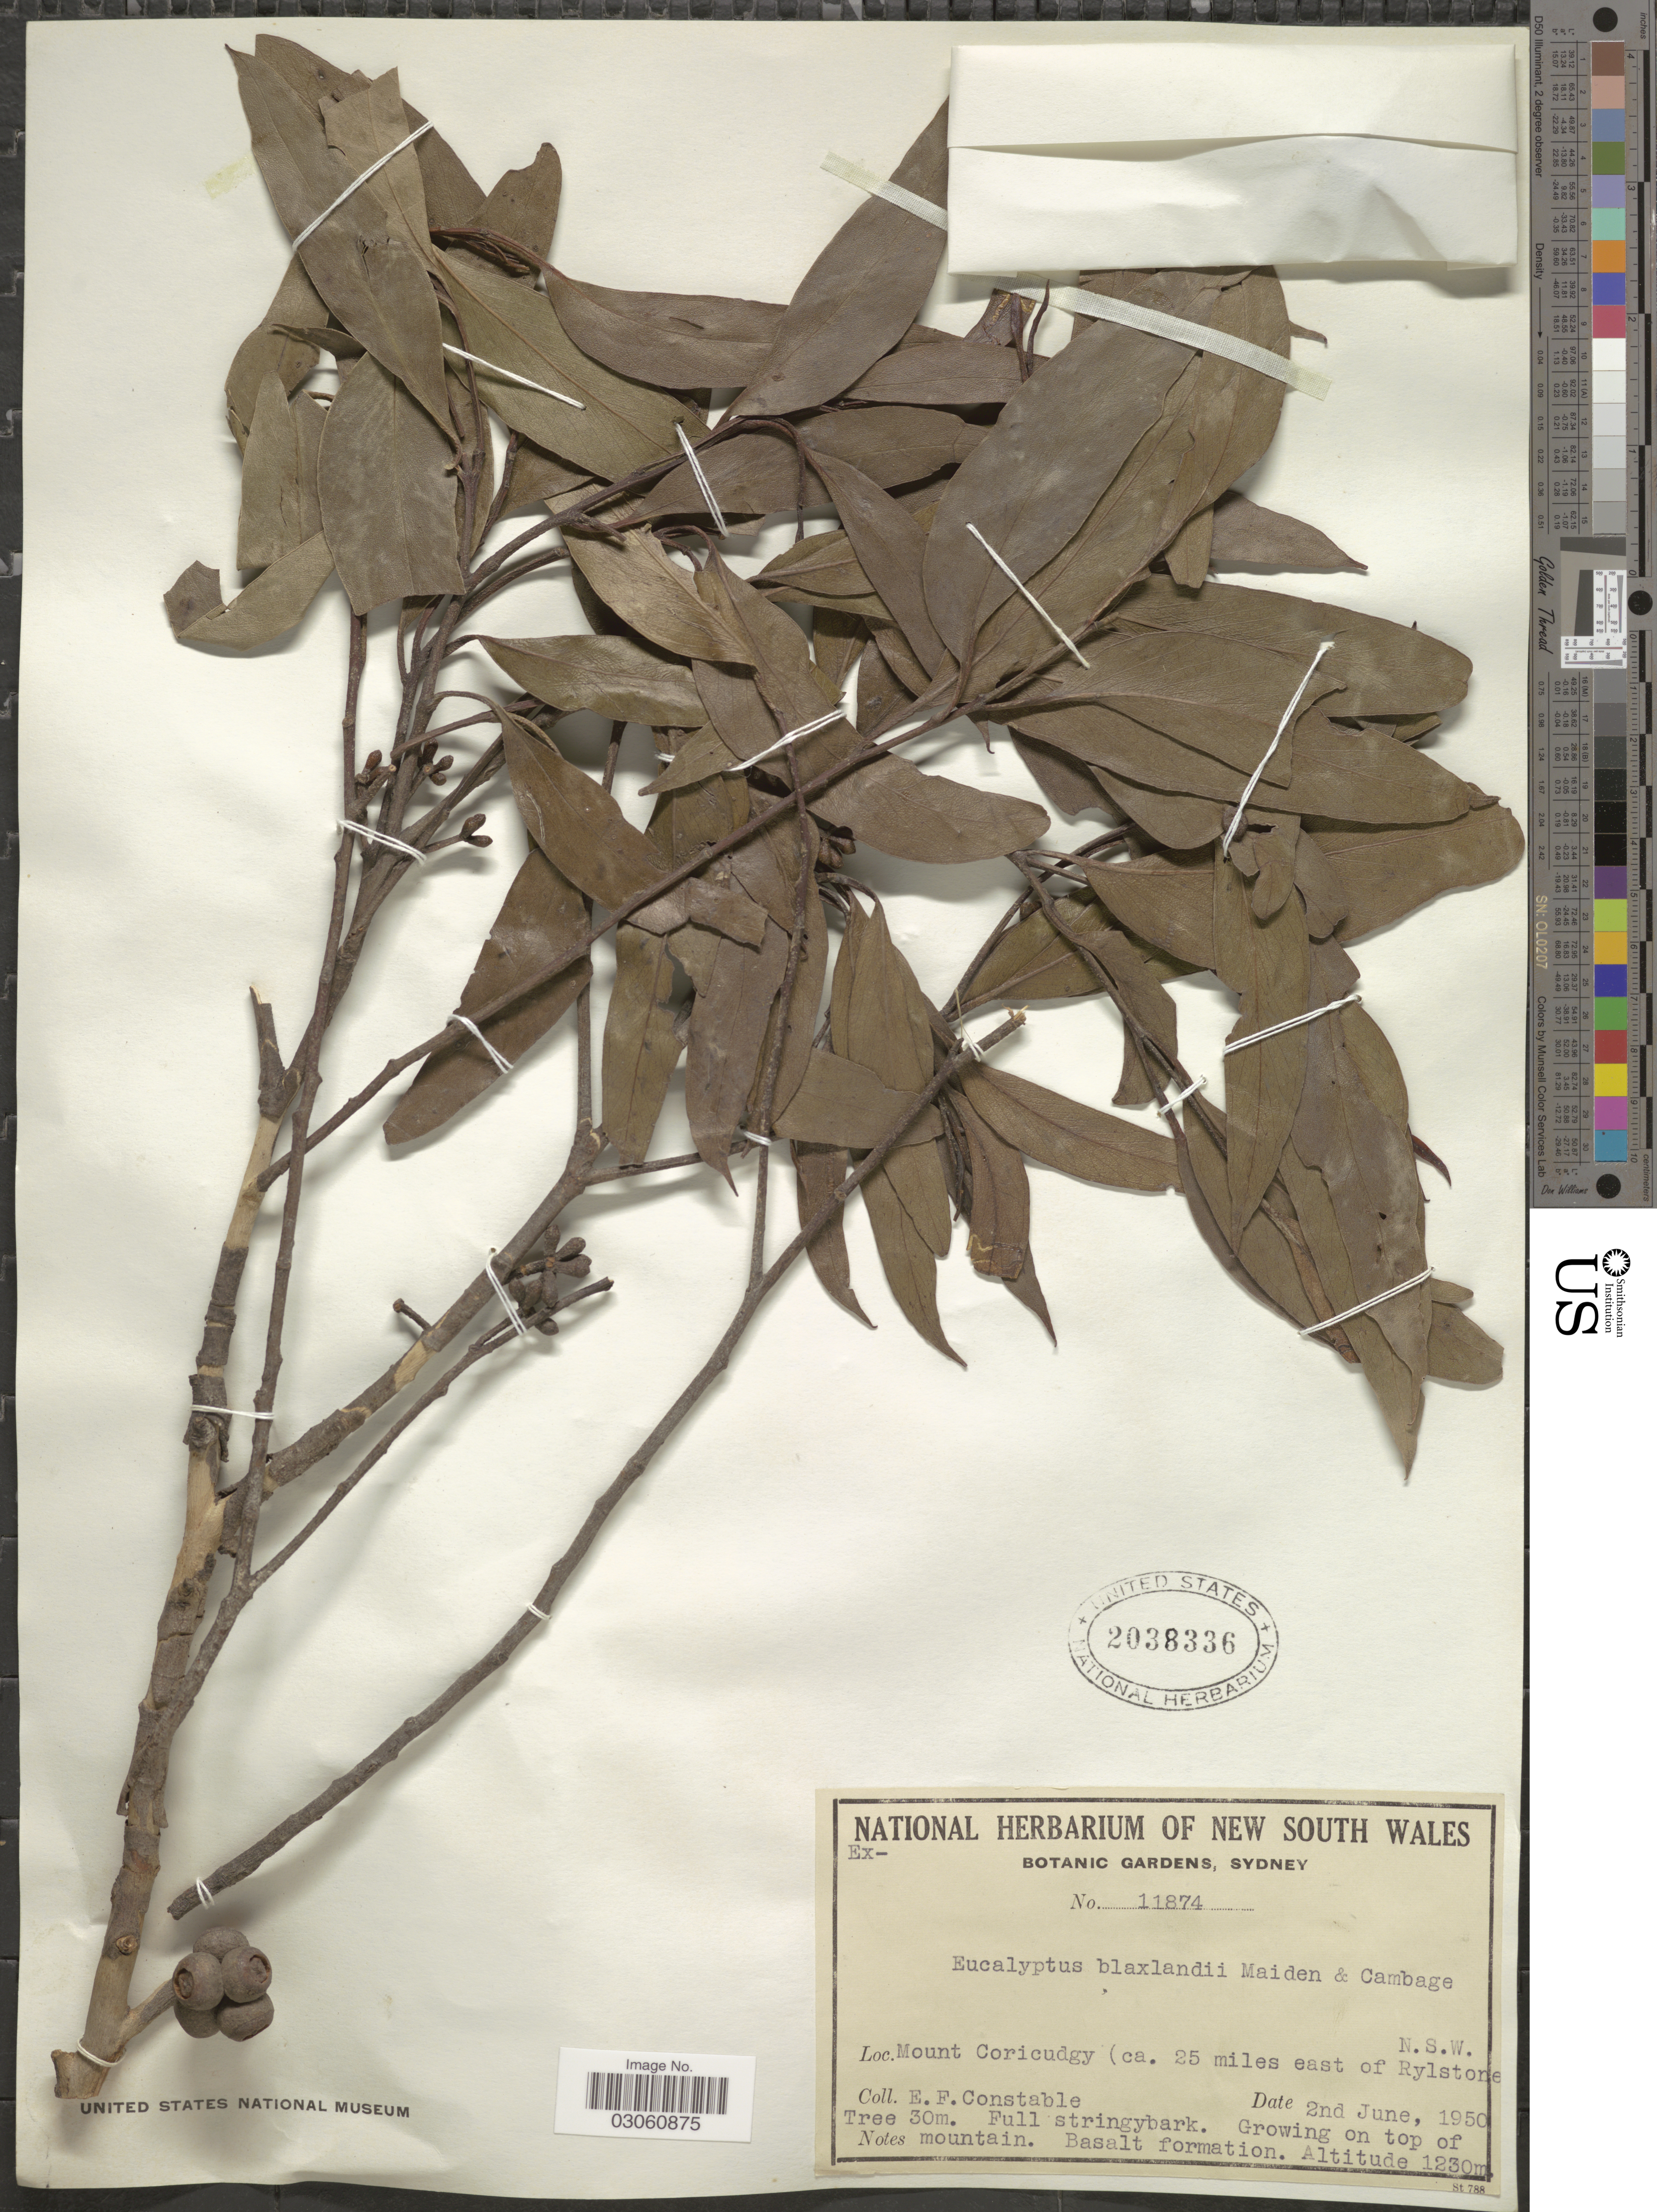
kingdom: Plantae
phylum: Tracheophyta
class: Magnoliopsida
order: Myrtales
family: Myrtaceae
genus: Eucalyptus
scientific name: Eucalyptus blaxlandi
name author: Maiden & Cambage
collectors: E. F. Constable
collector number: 11874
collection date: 1950-06-02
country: Australia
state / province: New South Wales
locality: Mount Coricudgy (ca. 25 miles east of Rylstone).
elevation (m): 1230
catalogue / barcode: US 2038336